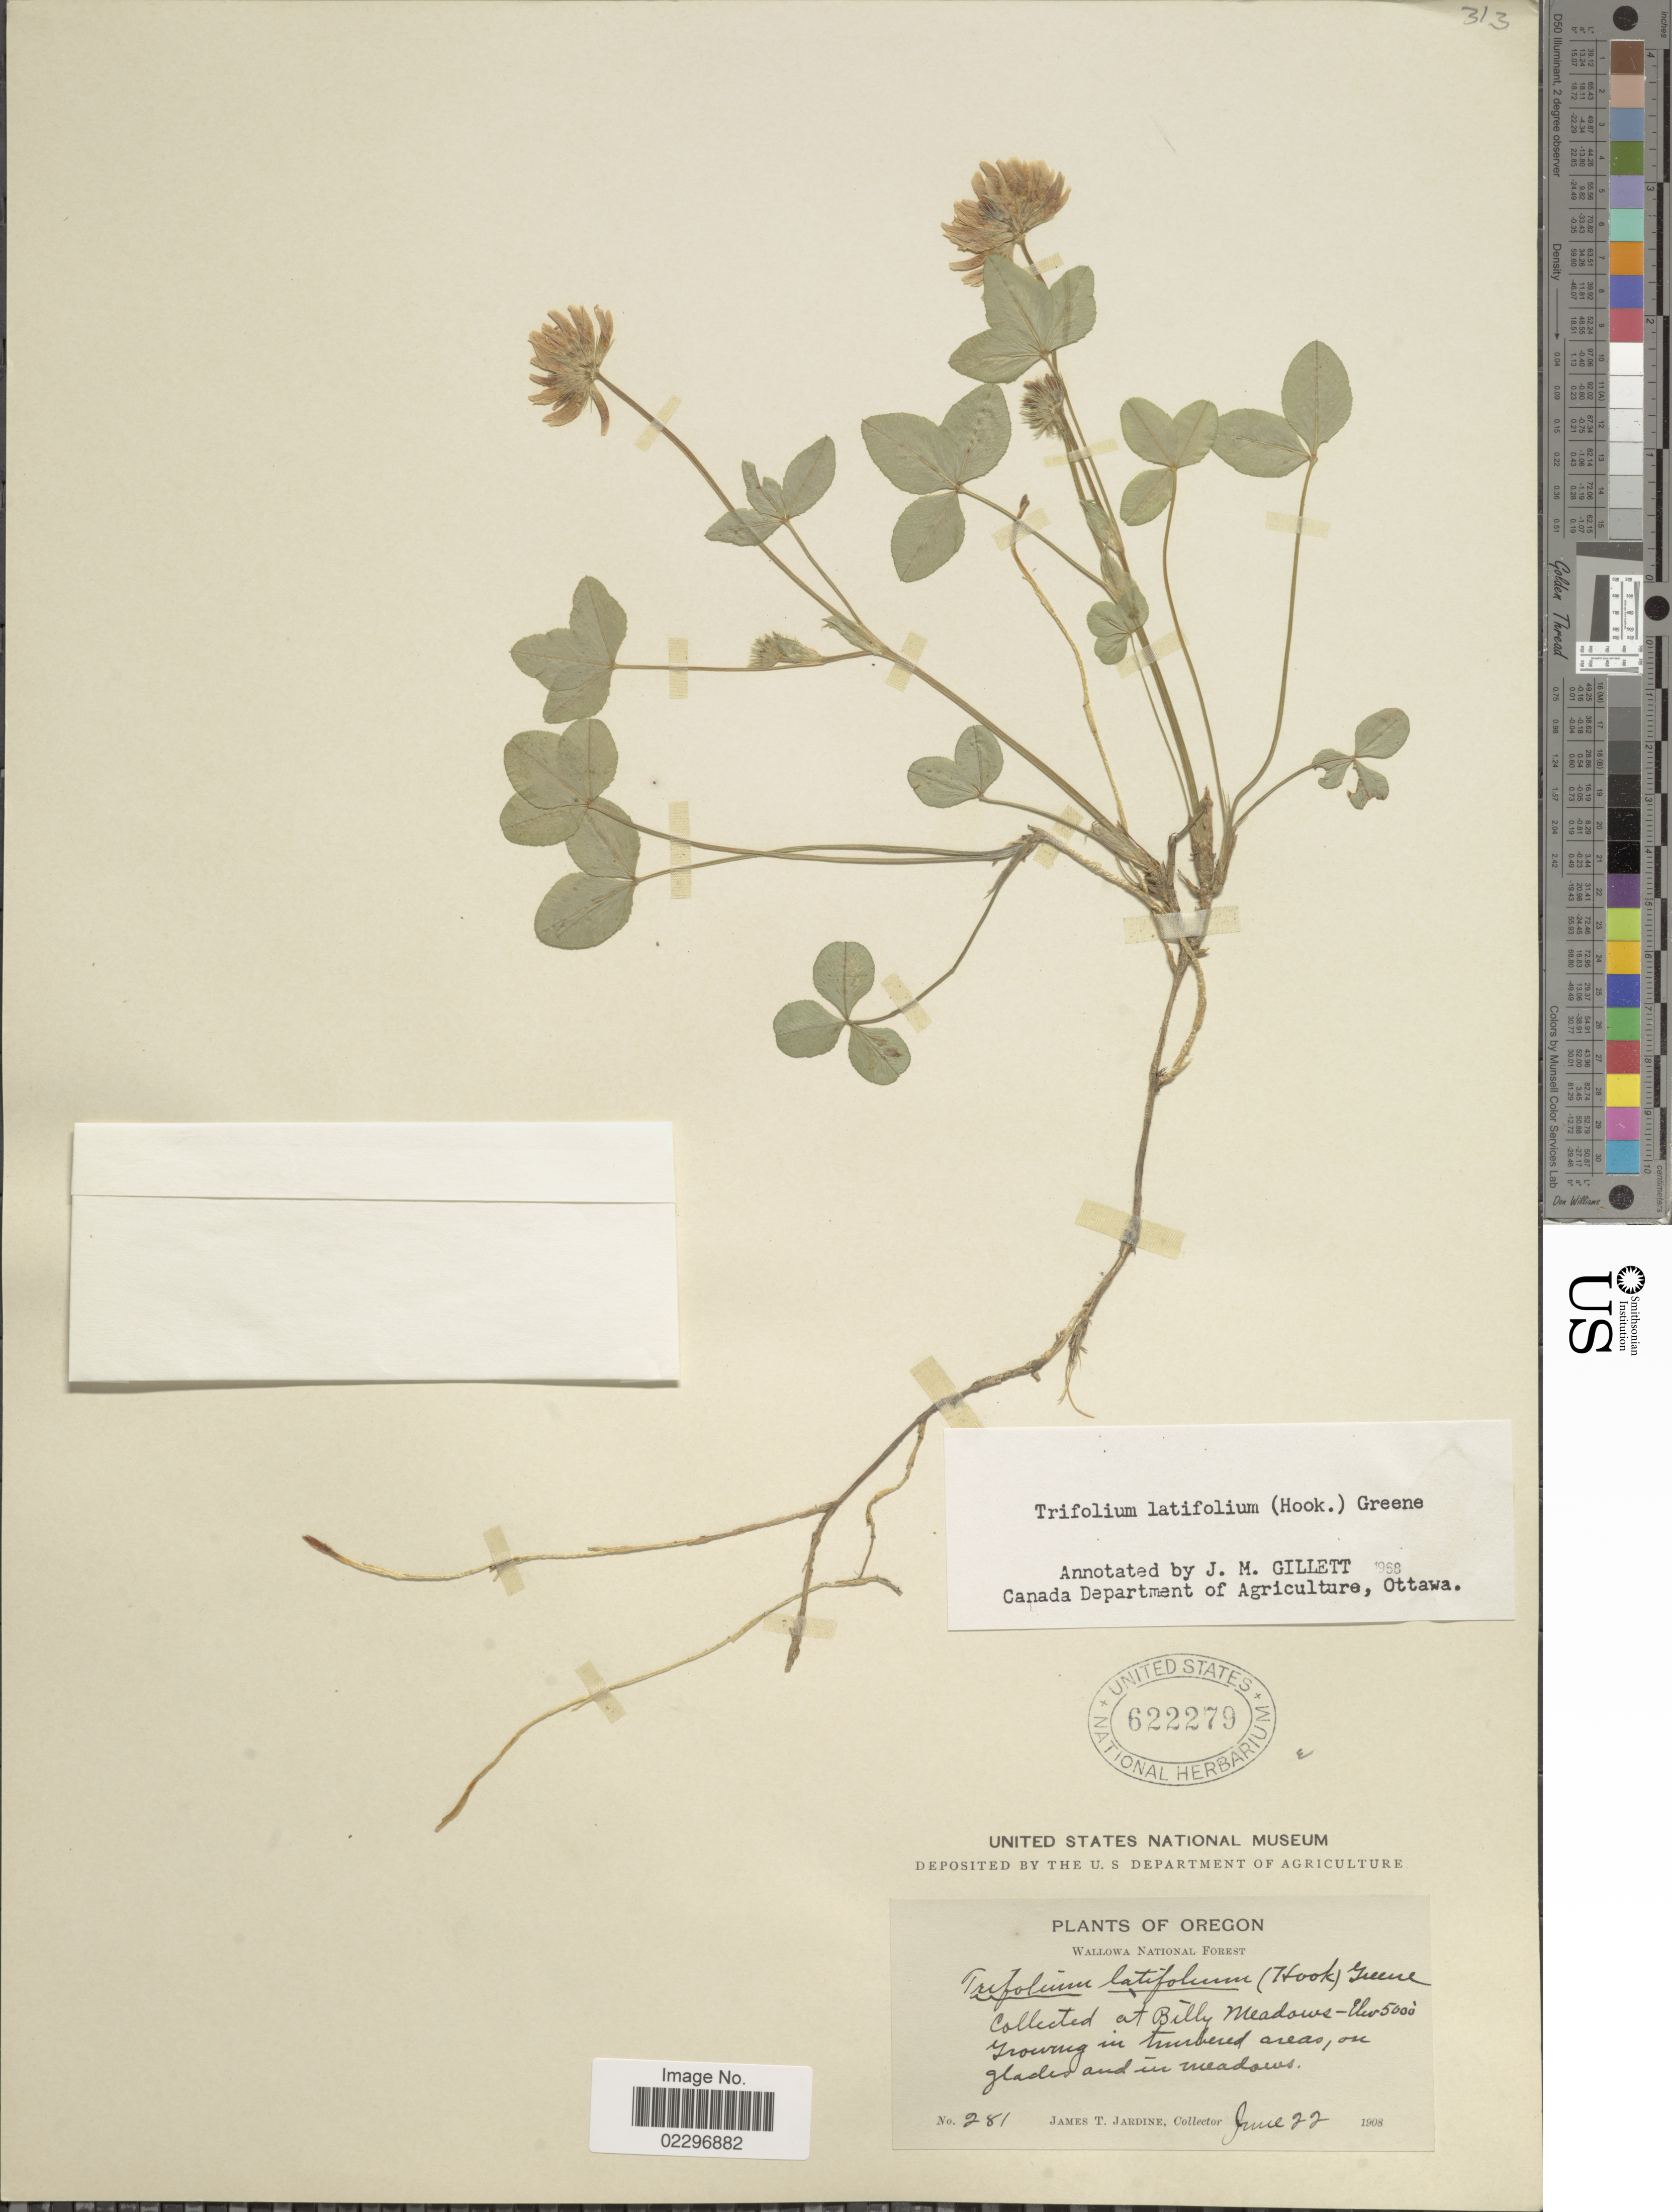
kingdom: Plantae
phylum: Tracheophyta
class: Magnoliopsida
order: Fabales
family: Fabaceae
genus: Trifolium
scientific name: Trifolium latifolium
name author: (Hook.) Greene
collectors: J. T. Jardine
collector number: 281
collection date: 1908-06-22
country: United States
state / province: Oregon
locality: Wallowa National Forest, Collected at Billy Meadows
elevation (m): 1524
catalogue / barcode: US 622279